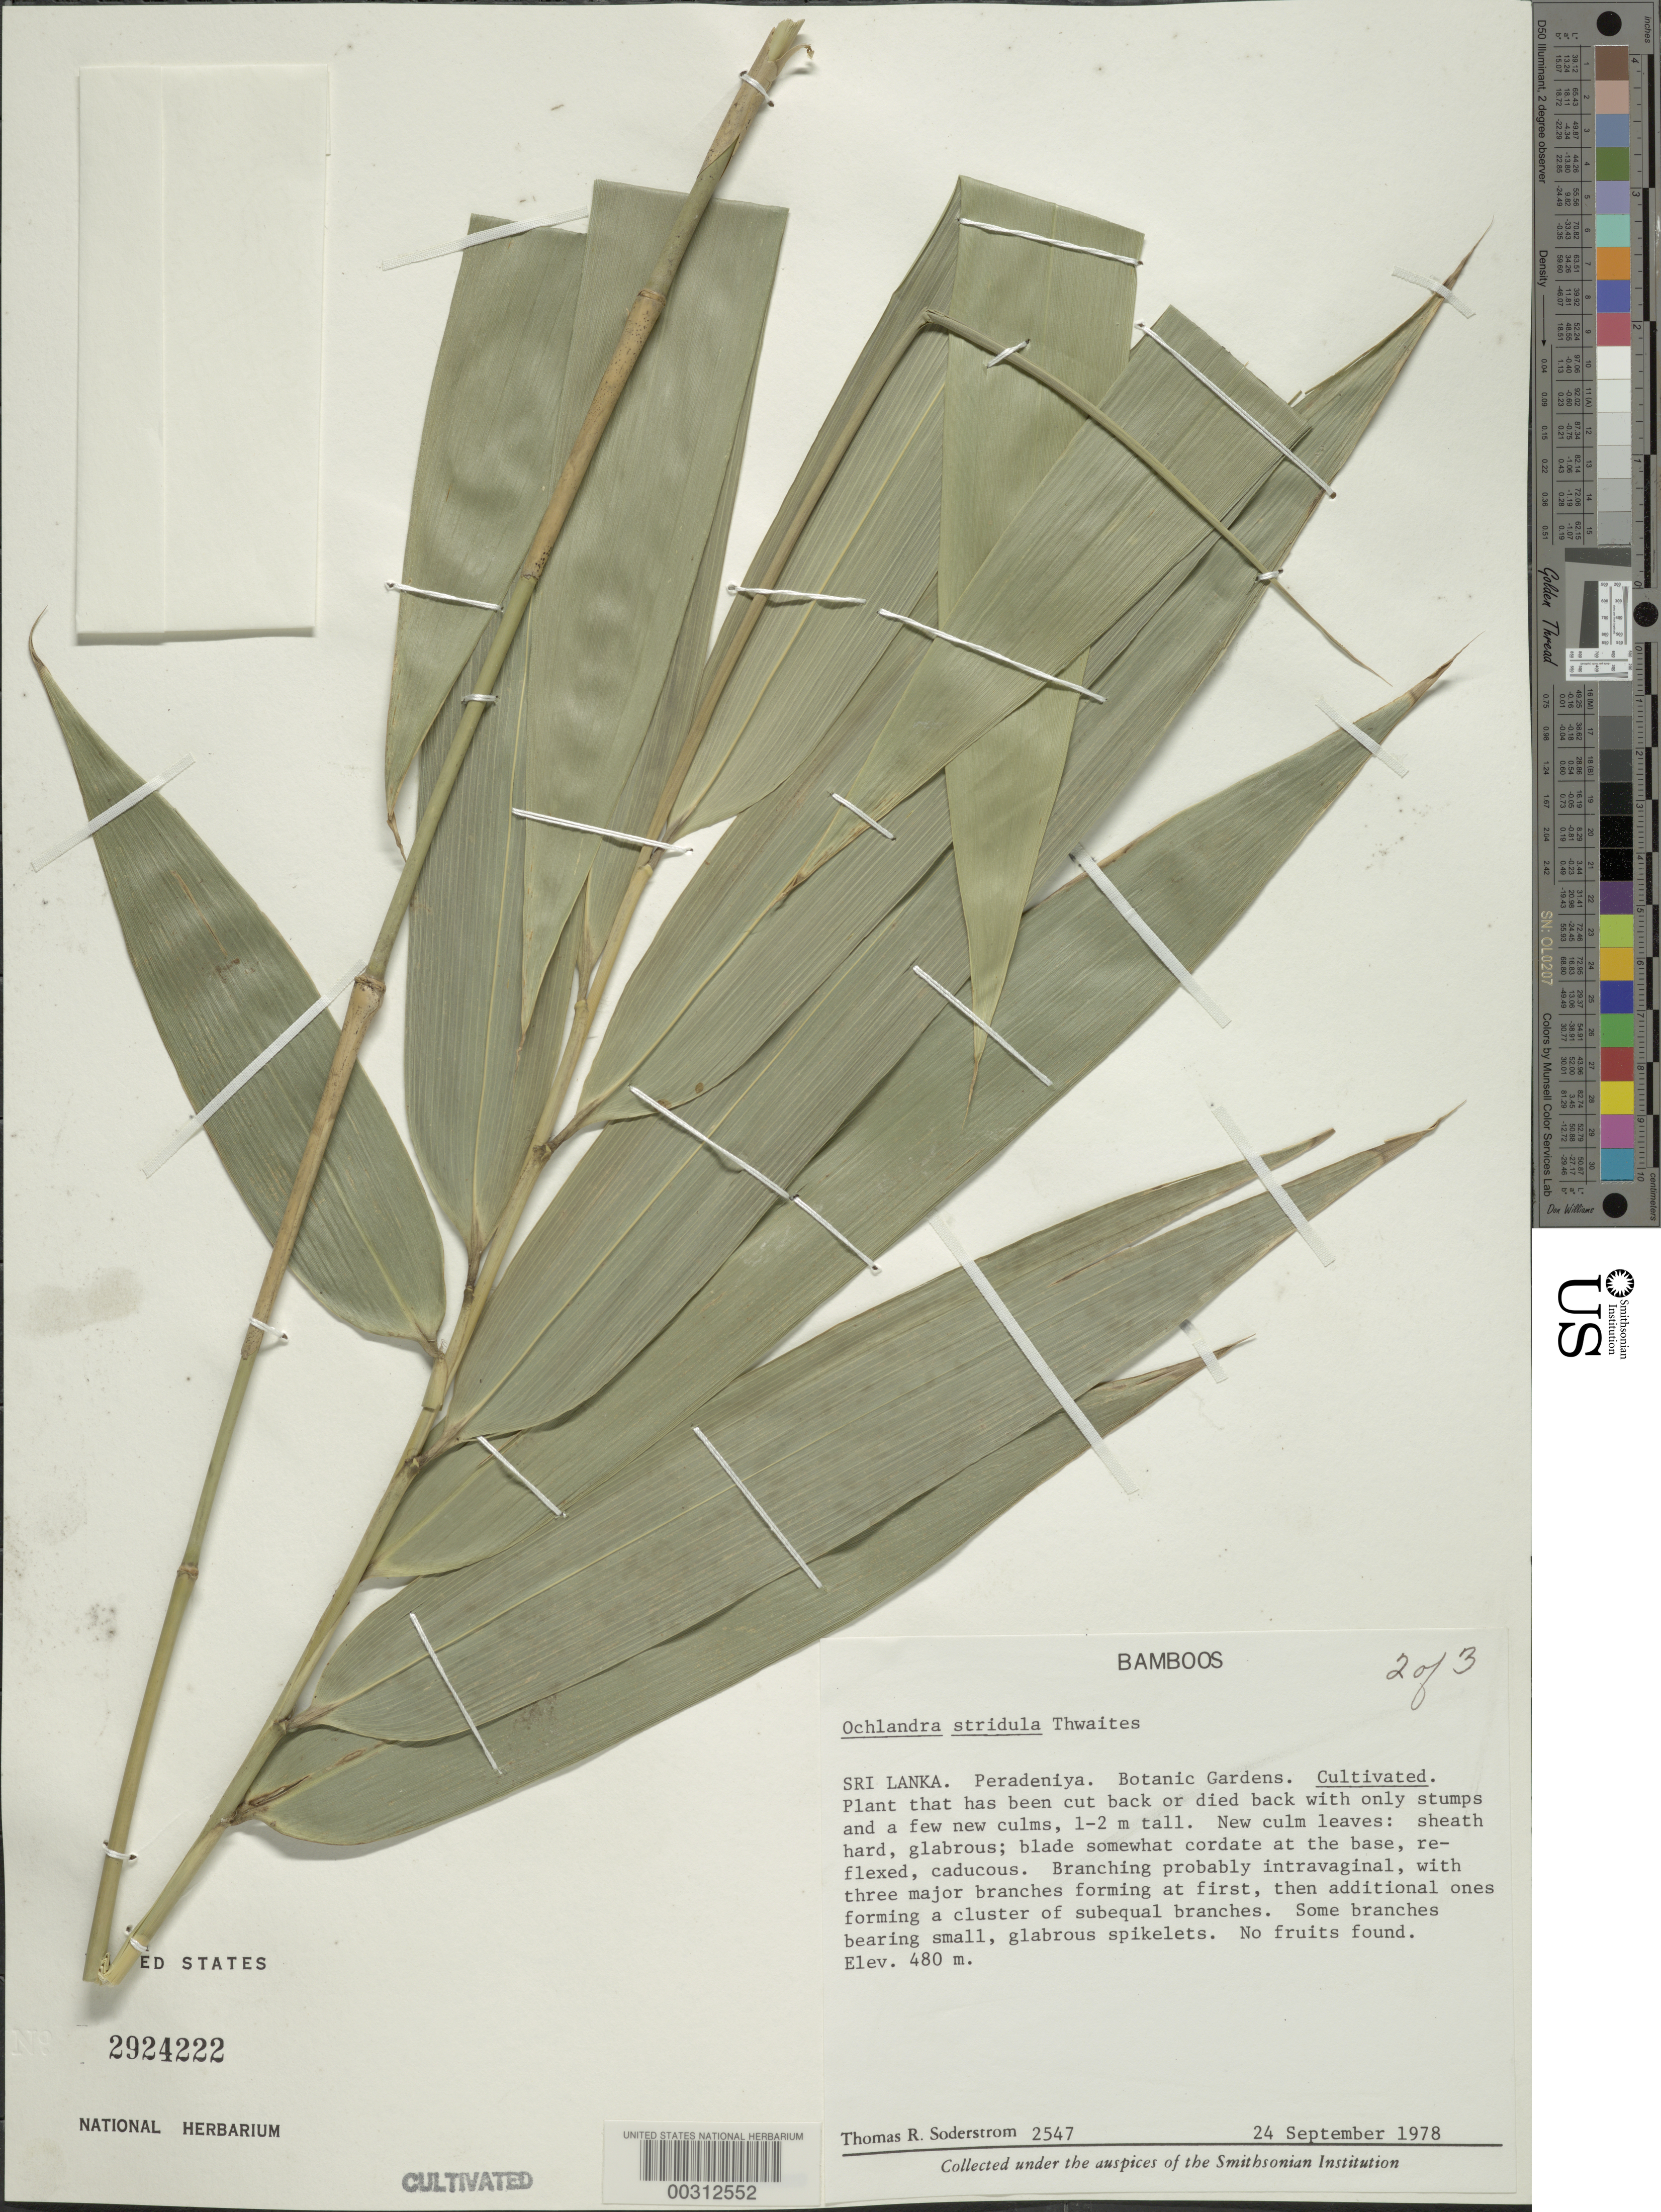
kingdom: Plantae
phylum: Tracheophyta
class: Liliopsida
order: Poales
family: Poaceae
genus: Ochlandra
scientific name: Ochlandra stridula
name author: Moon ex Thwaites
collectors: T. R. Soderstrom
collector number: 2547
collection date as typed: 24 Sep 1978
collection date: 1978-09-24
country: Sri Lanka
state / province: Central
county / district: Kandy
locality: Peradeniya, botanic gardens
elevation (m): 480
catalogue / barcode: US 2924222